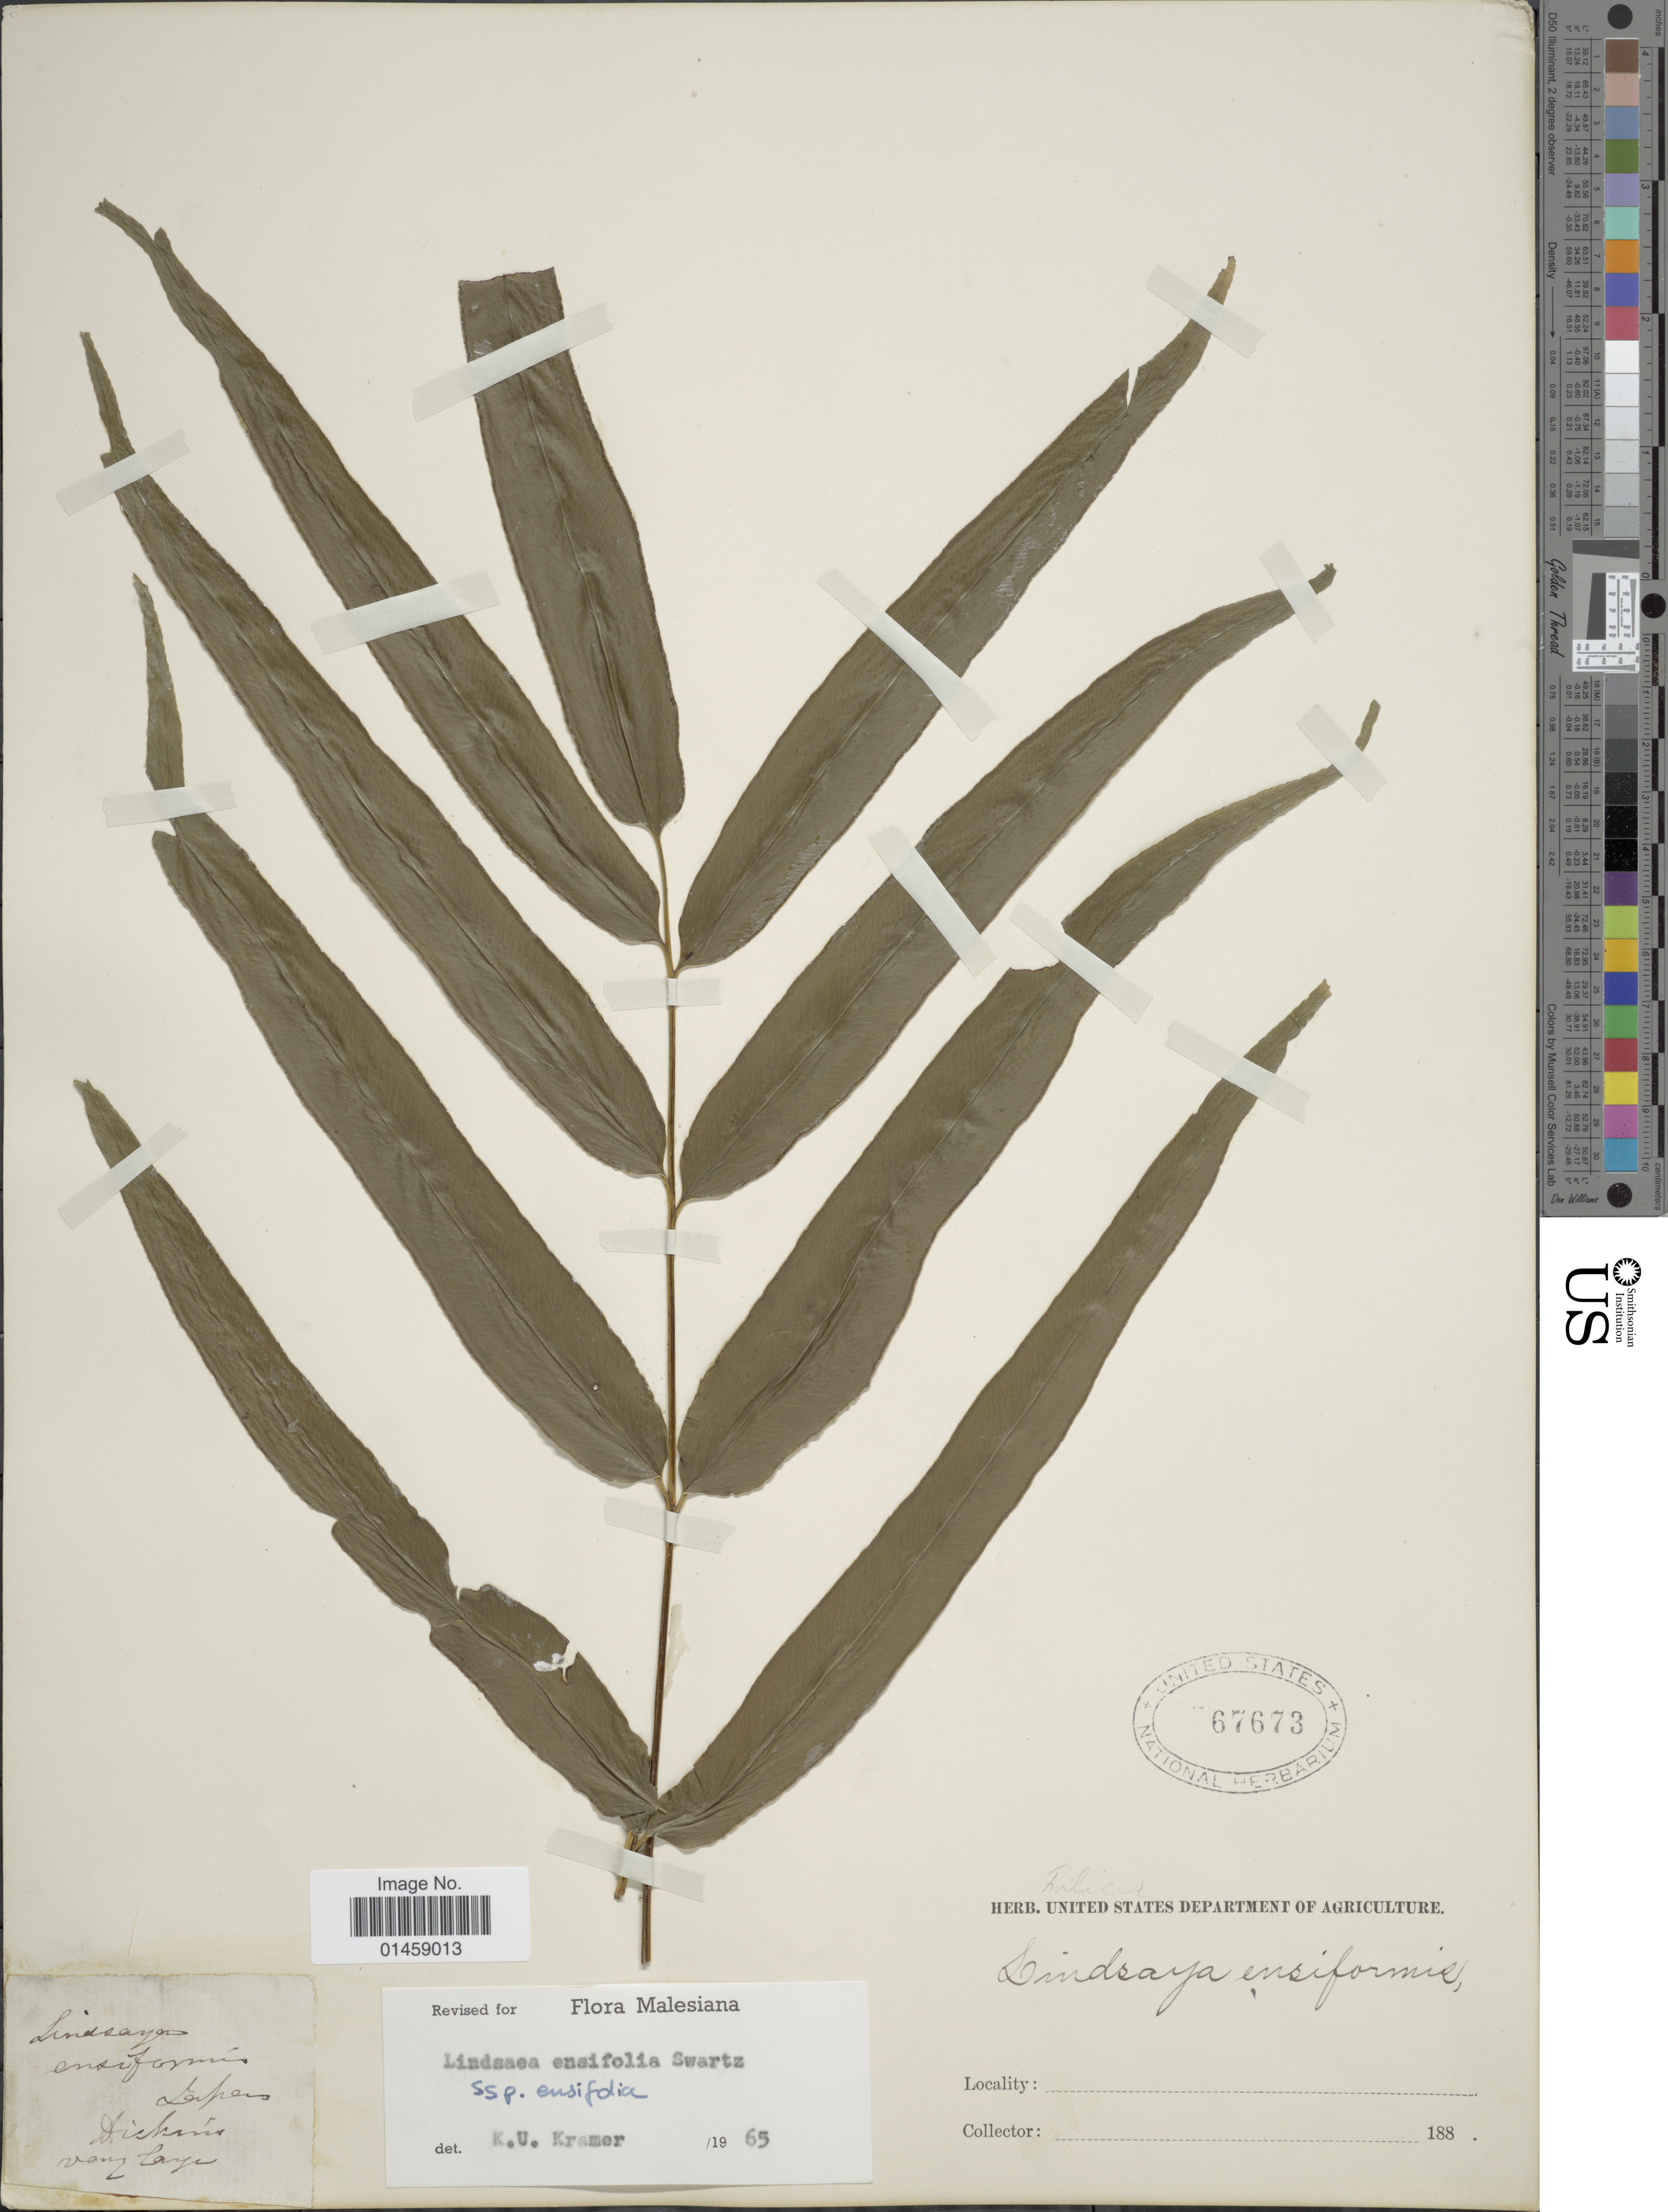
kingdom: Plantae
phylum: Tracheophyta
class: Polypodiopsida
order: Polypodiales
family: Lindsaeaceae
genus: Lindsaea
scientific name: Lindsaea ensifolia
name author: Sw.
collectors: United States Department of Agriculture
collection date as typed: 188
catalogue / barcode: US 67673